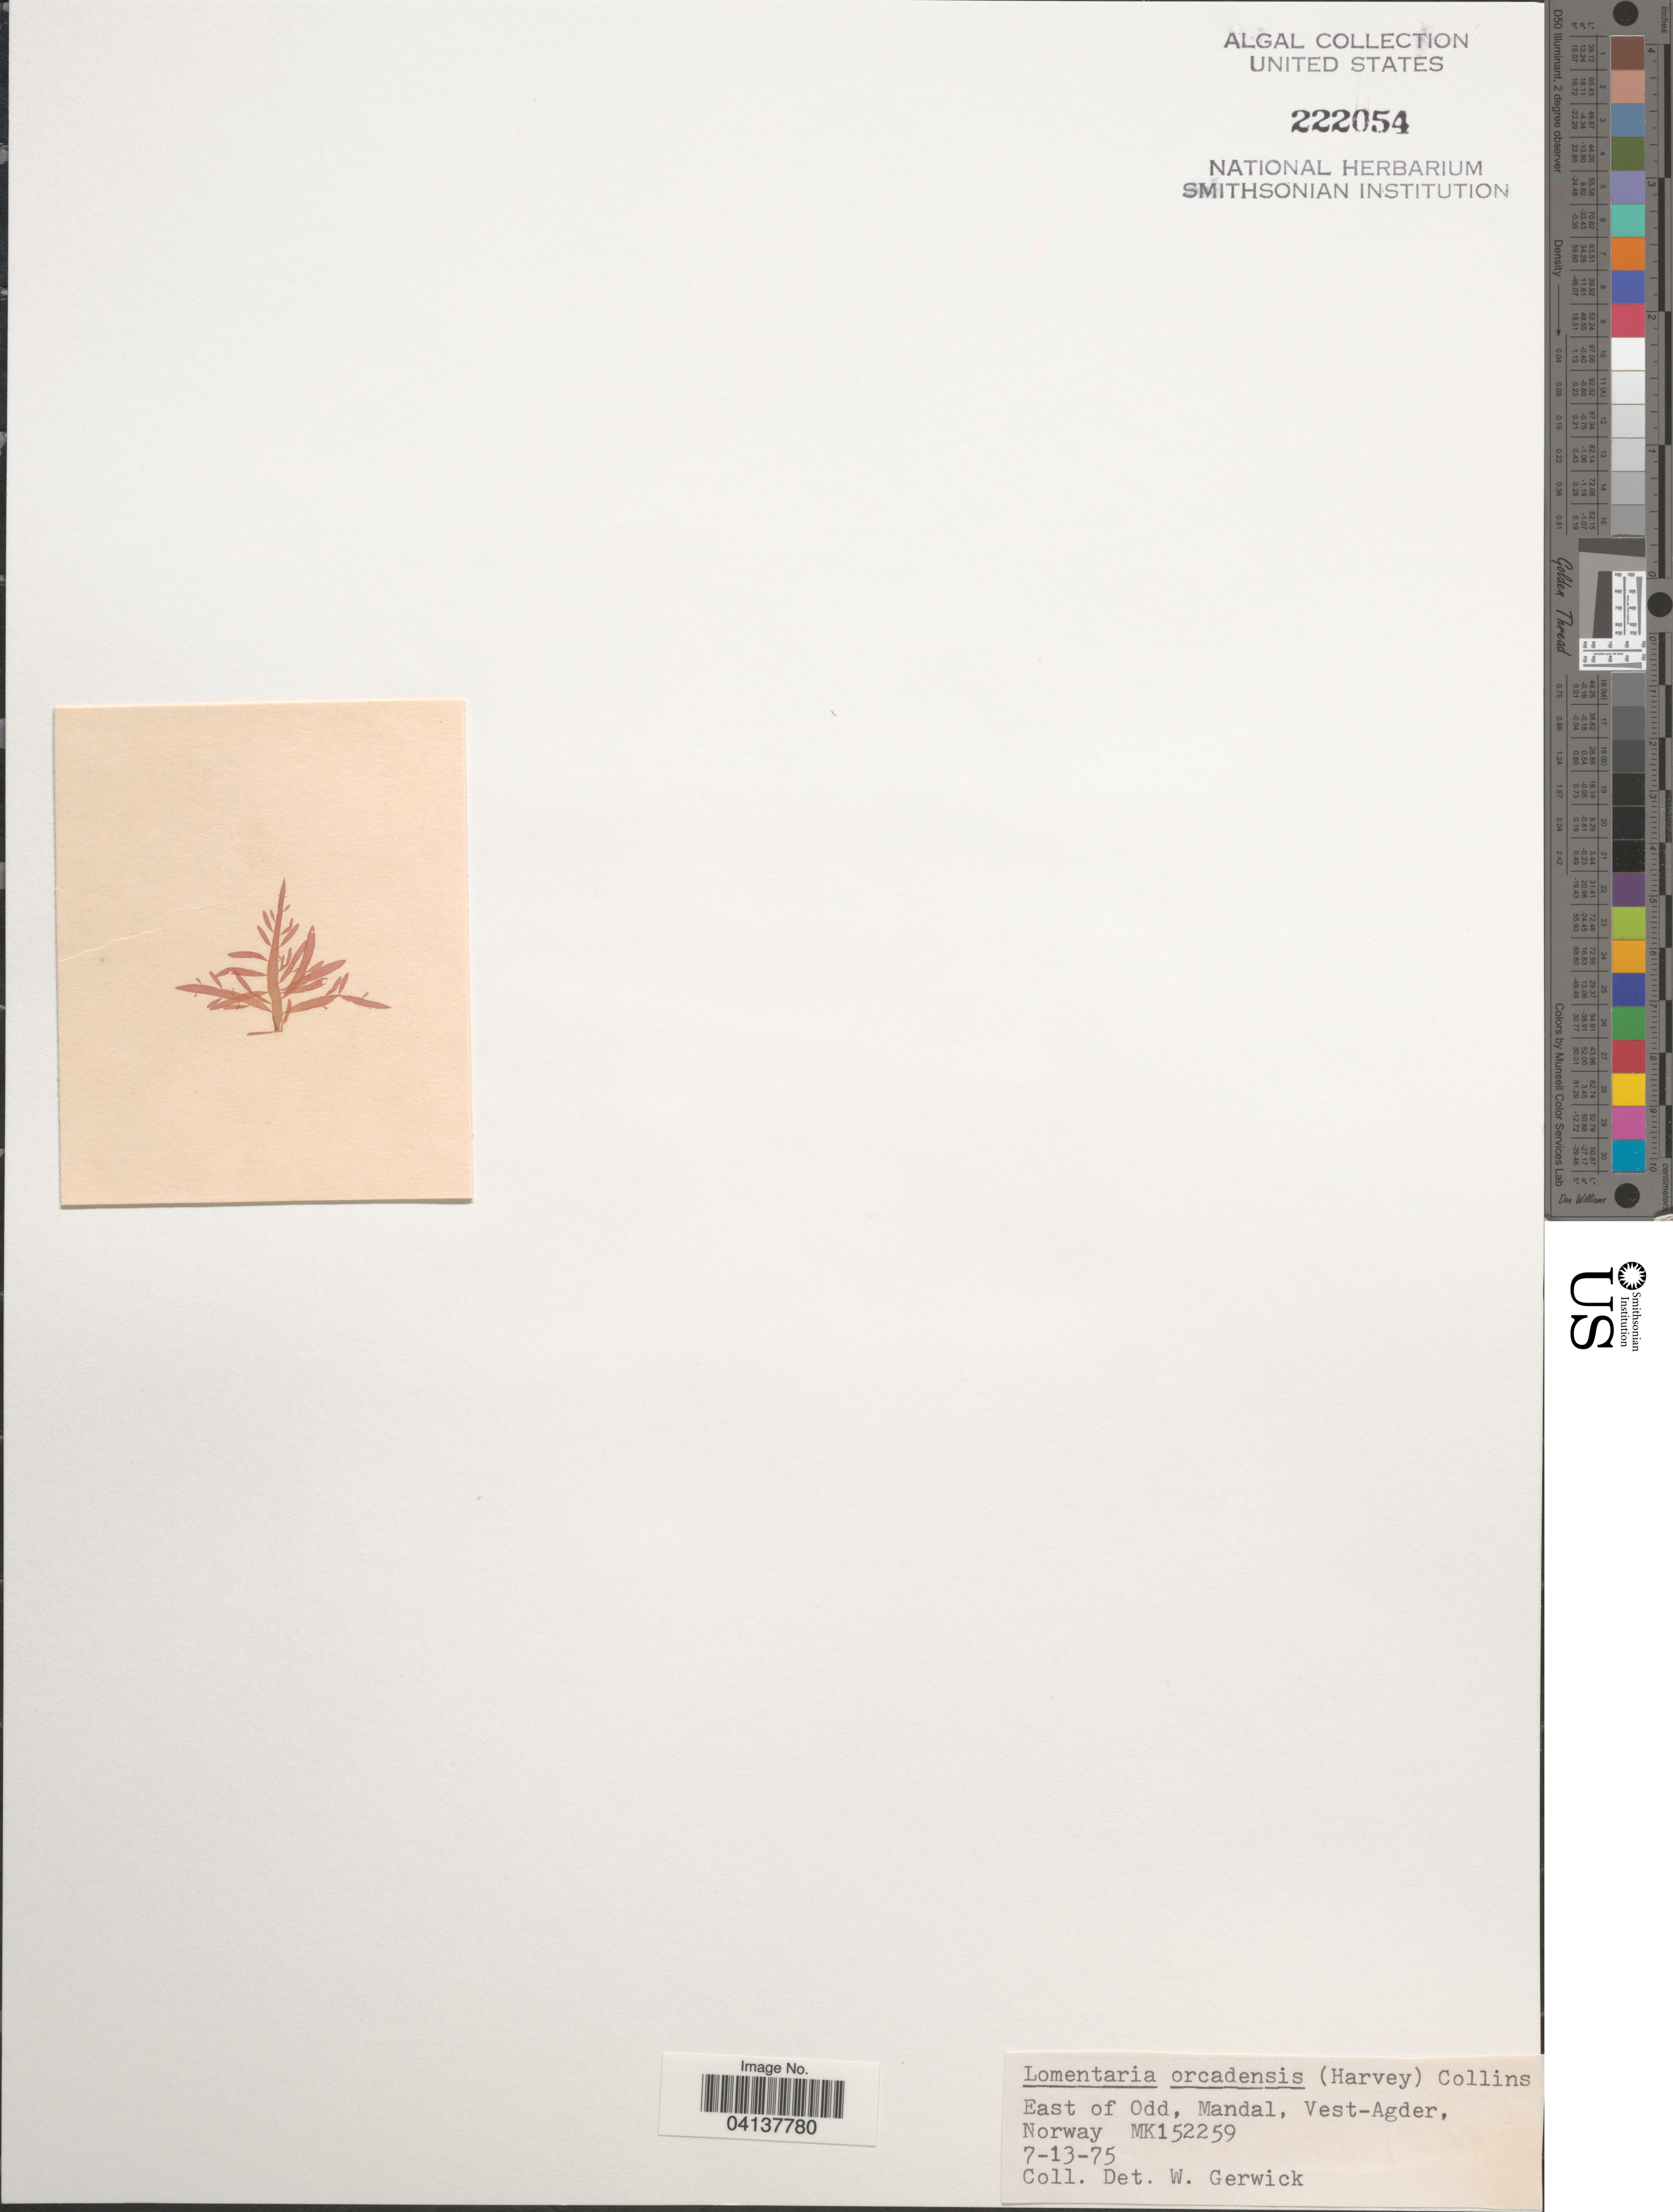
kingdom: Plantae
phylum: Rhodophyta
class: Florideophyceae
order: Rhodymeniales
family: Lomentariaceae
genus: Lomentaria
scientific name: Lomentaria orcadensis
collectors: W. Gerwick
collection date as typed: Transcribed d/m/y: 13/7/75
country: Norway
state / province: Vest-Agder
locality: East of Odd, Mandal. MK152259.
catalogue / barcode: US 222054